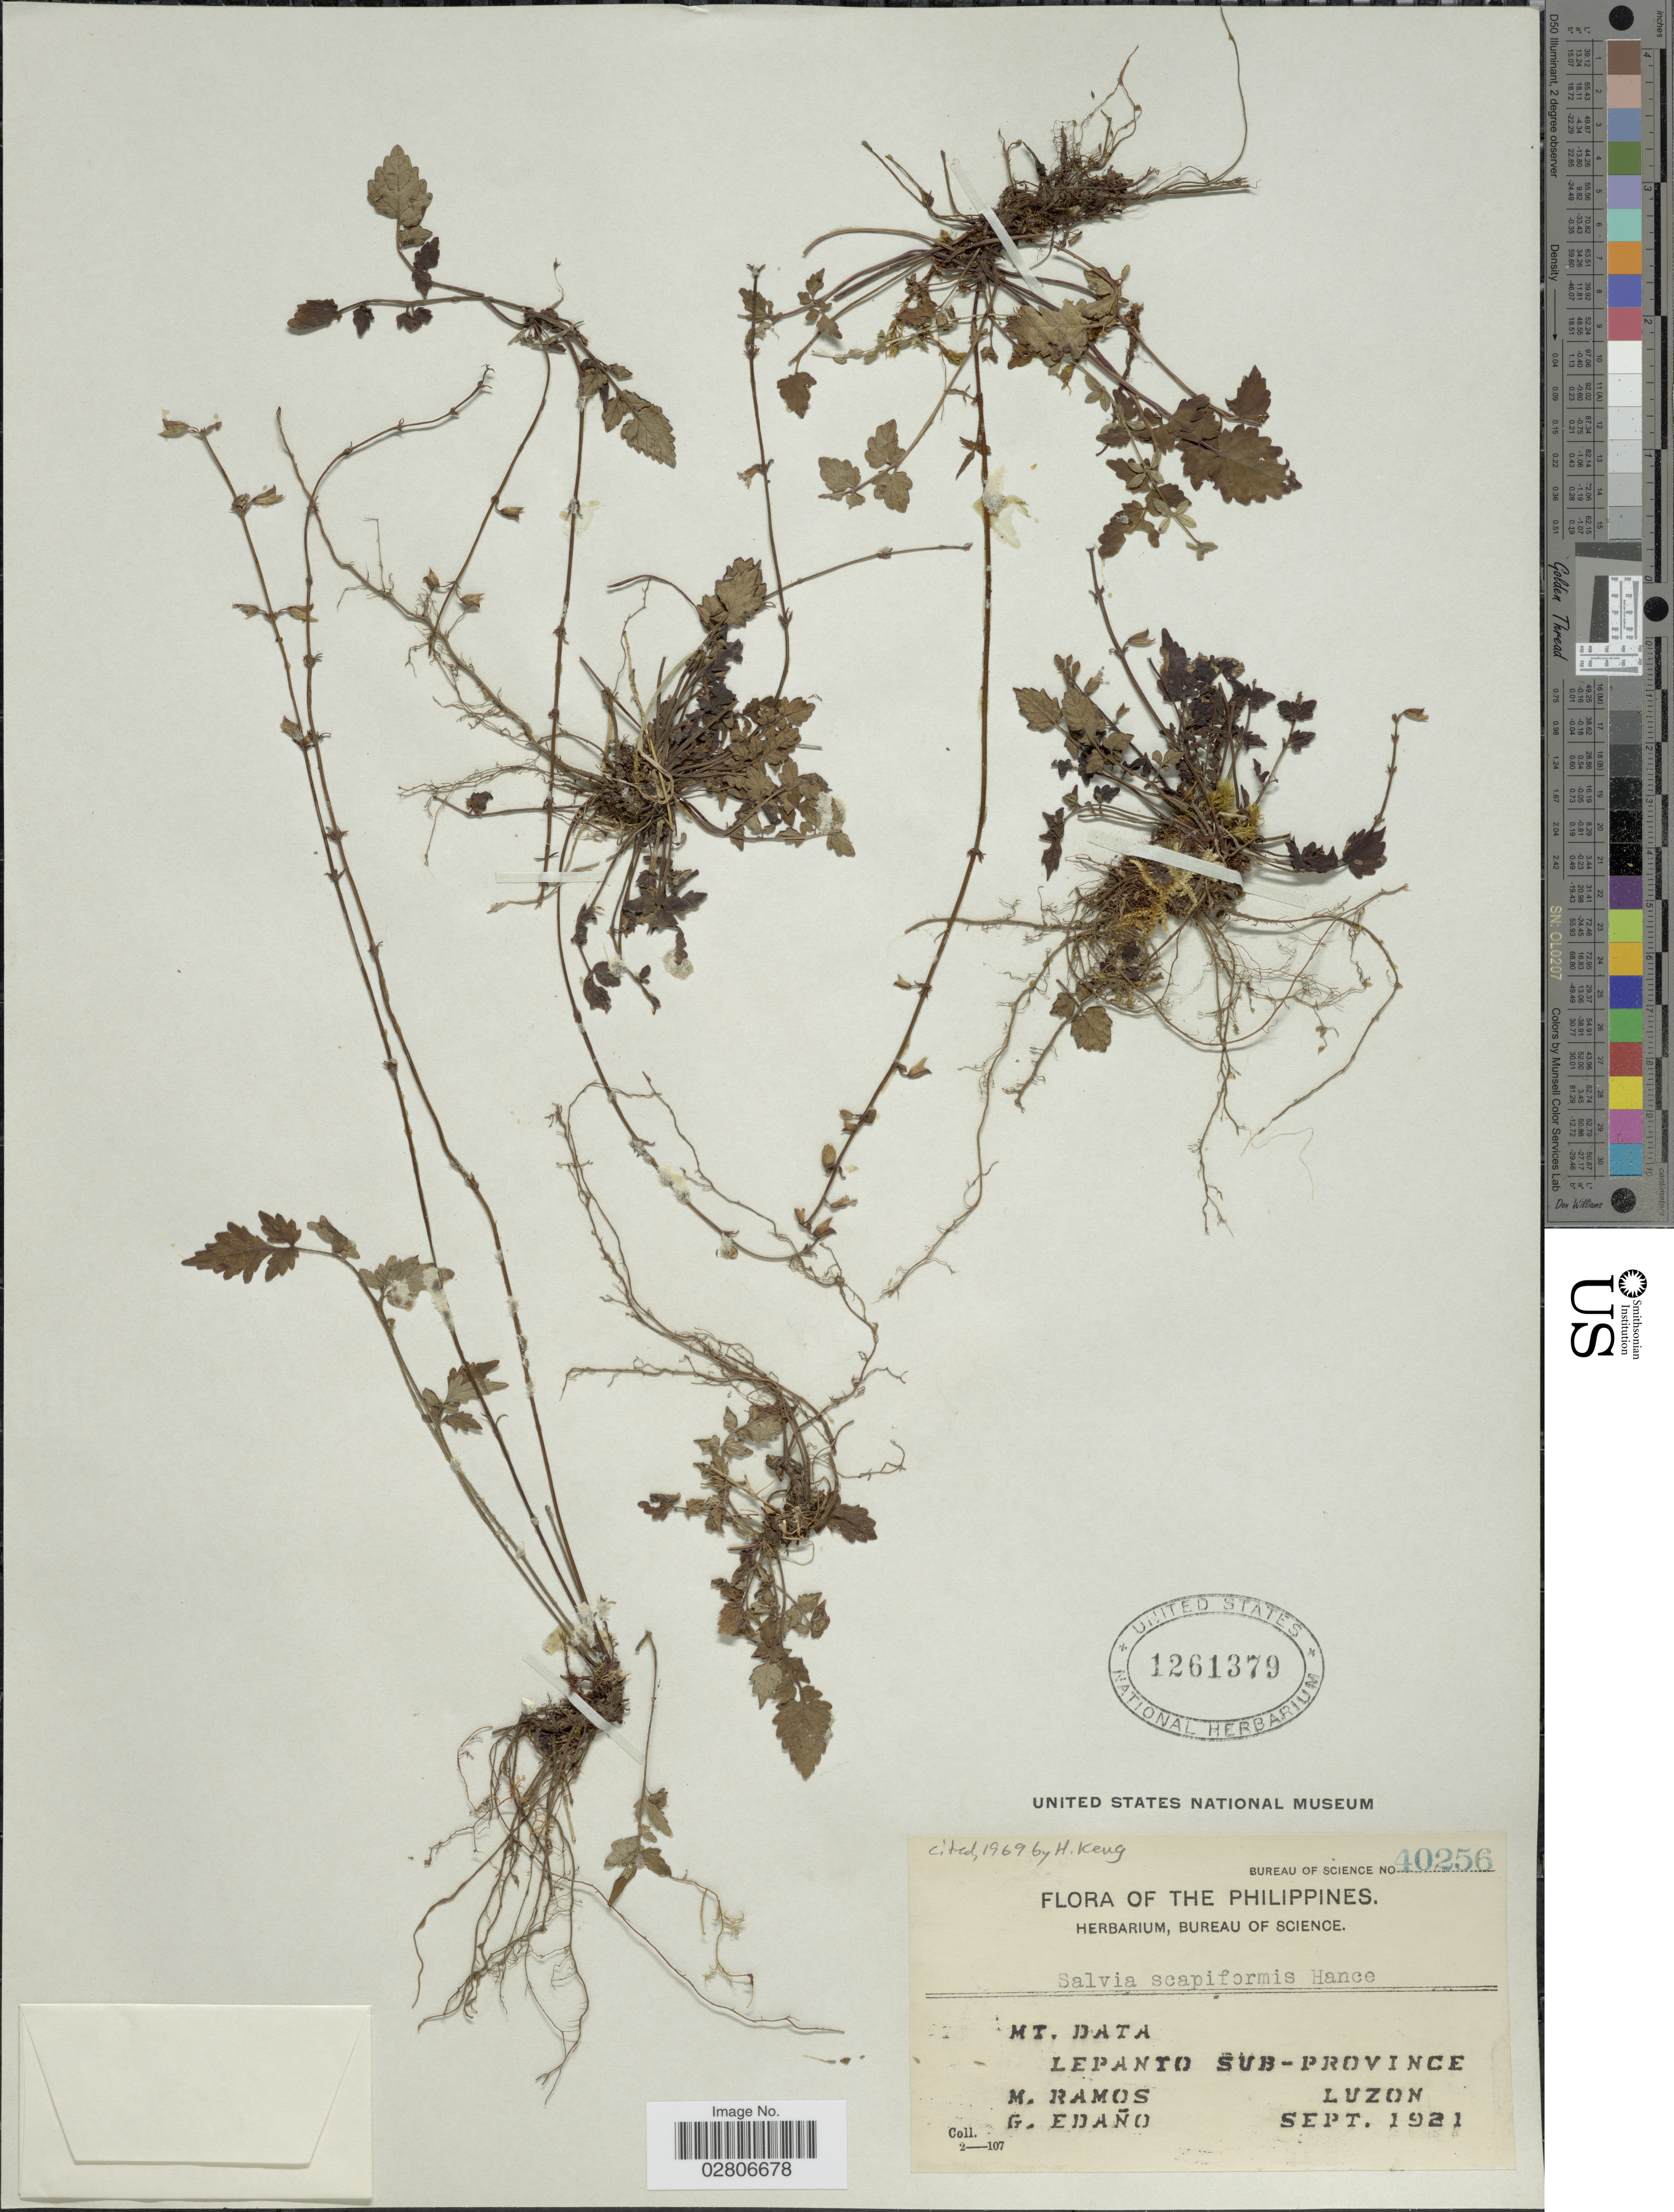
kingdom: Plantae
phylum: Tracheophyta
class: Magnoliopsida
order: Lamiales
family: Lamiaceae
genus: Salvia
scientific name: Salvia scapiformis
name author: Hance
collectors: M. Ramos & G. Edaño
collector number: Bureau of Science 40256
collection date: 1921-09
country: Philippines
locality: Mt. Data, Lepanto Sub-Province, Luzon.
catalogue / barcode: US 1261379